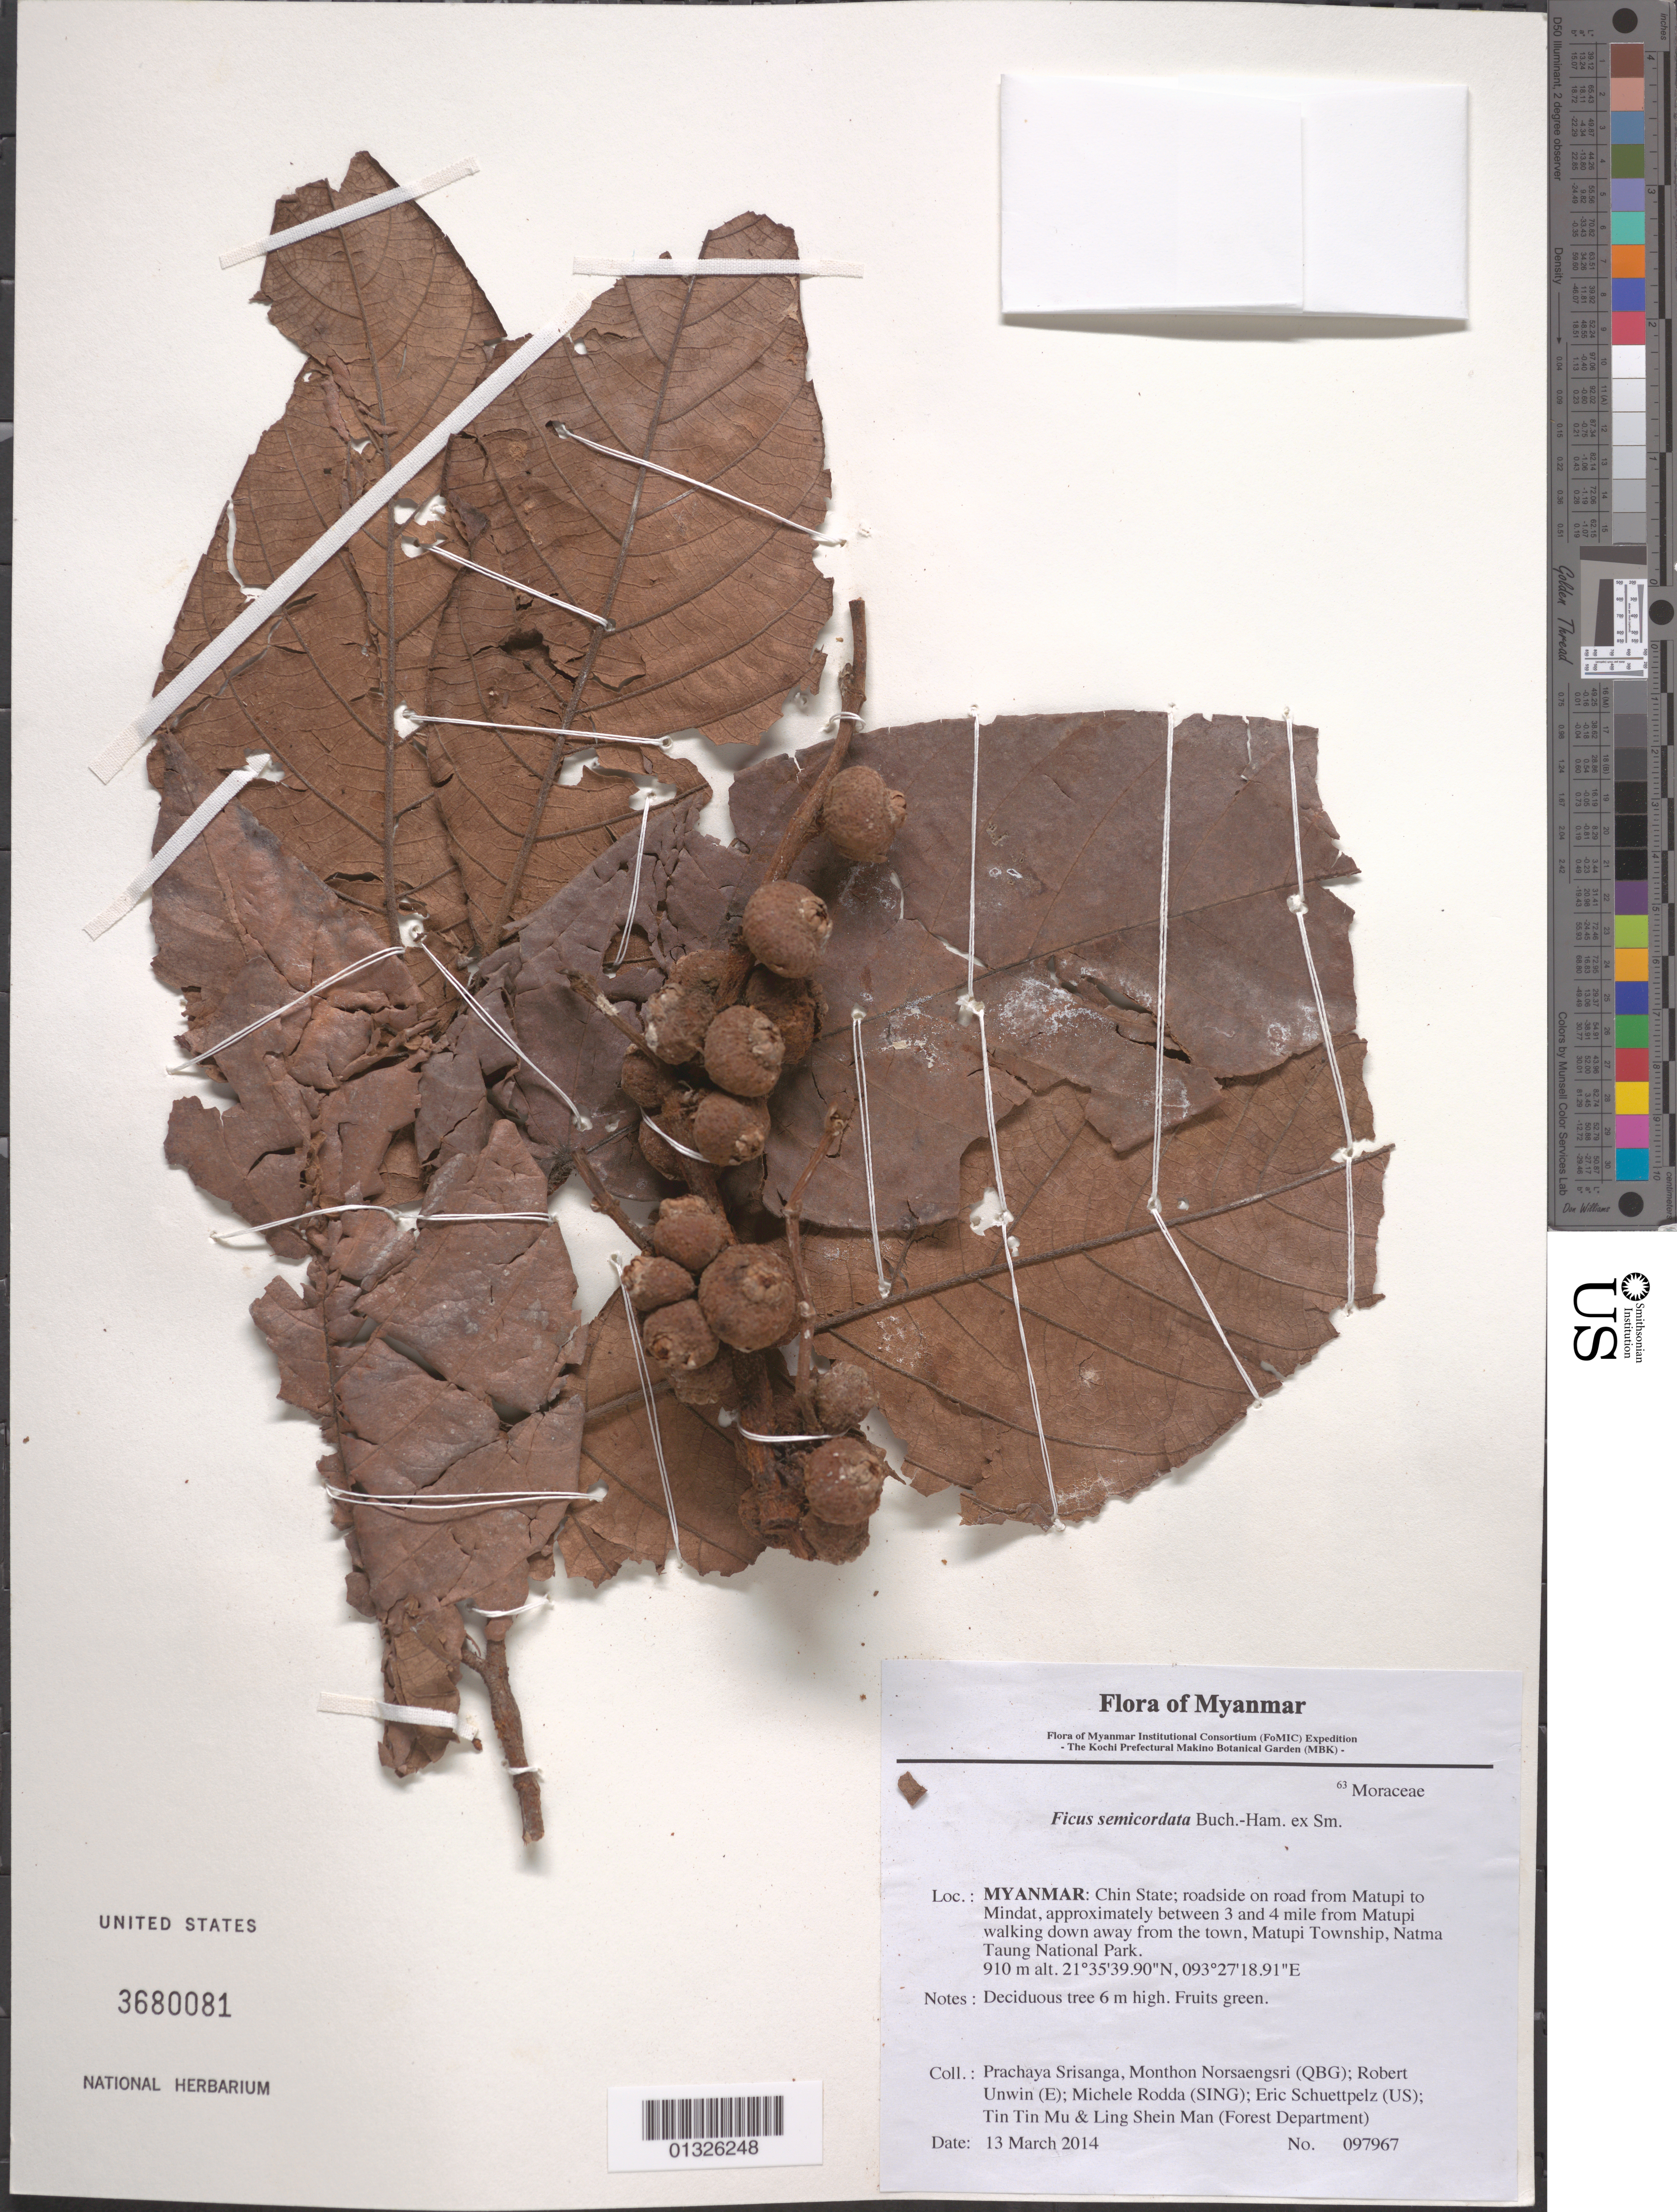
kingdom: Plantae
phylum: Tracheophyta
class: Magnoliopsida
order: Rosales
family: Moraceae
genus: Ficus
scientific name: Ficus semicordata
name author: Buch.-Ham. ex Sm.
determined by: Tagane, S.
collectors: P. Srisanga, M. Norsaengsri, R. Unwin, M. Rodda, E. Schuettpelz, Tin Tin Mu & Ling Shein Man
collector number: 97967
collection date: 2014-03-13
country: Myanmar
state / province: Chin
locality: Roadside on road from Matupi to Mindat, approximately between 3 and 4 mile from Matupi walking down away from the town, Matupi Township, Natma Taung National Park.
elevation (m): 910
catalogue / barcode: US 3680081